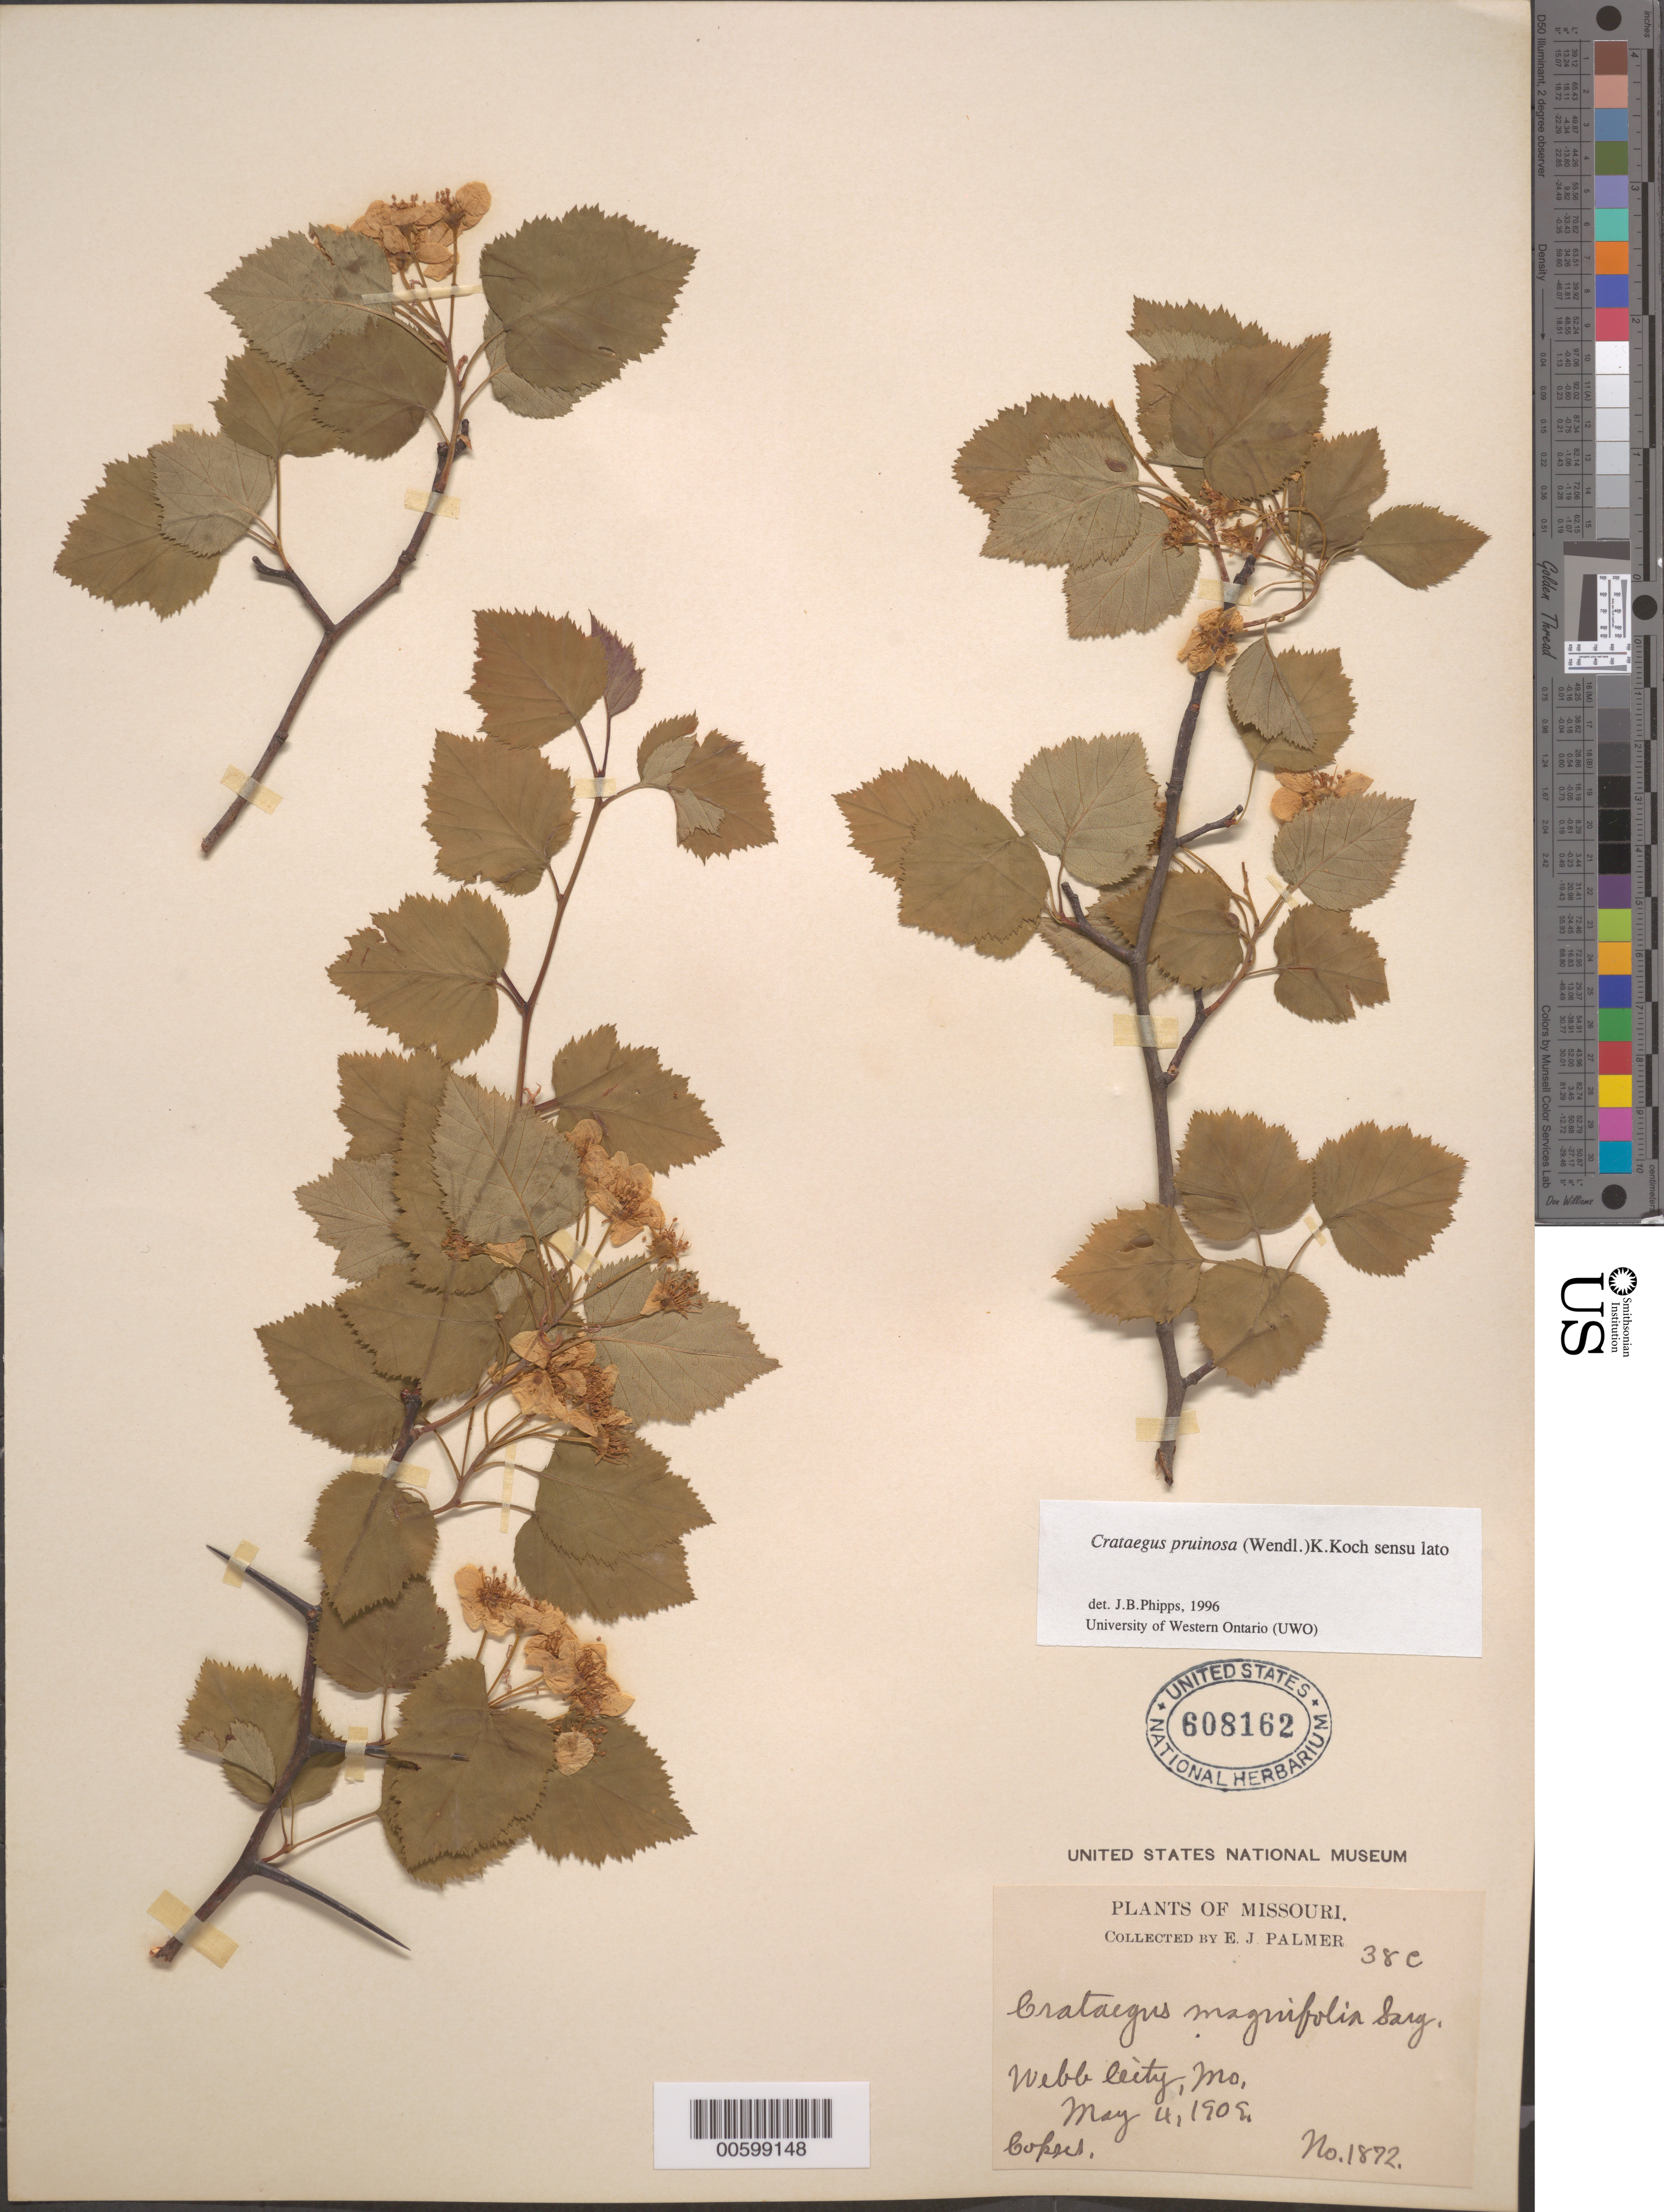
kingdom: Plantae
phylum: Tracheophyta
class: Magnoliopsida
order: Rosales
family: Rosaceae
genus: Crataegus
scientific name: Crataegus pruinosa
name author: (H.L. Wendl.) K. Koch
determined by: Phipps, James B., (UWO), University of Western Ontario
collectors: E. J. Palmer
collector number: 1872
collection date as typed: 04 May 1909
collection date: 1909-05-04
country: United States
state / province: Missouri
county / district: Jasper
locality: Webb City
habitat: Copses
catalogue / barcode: US 608162